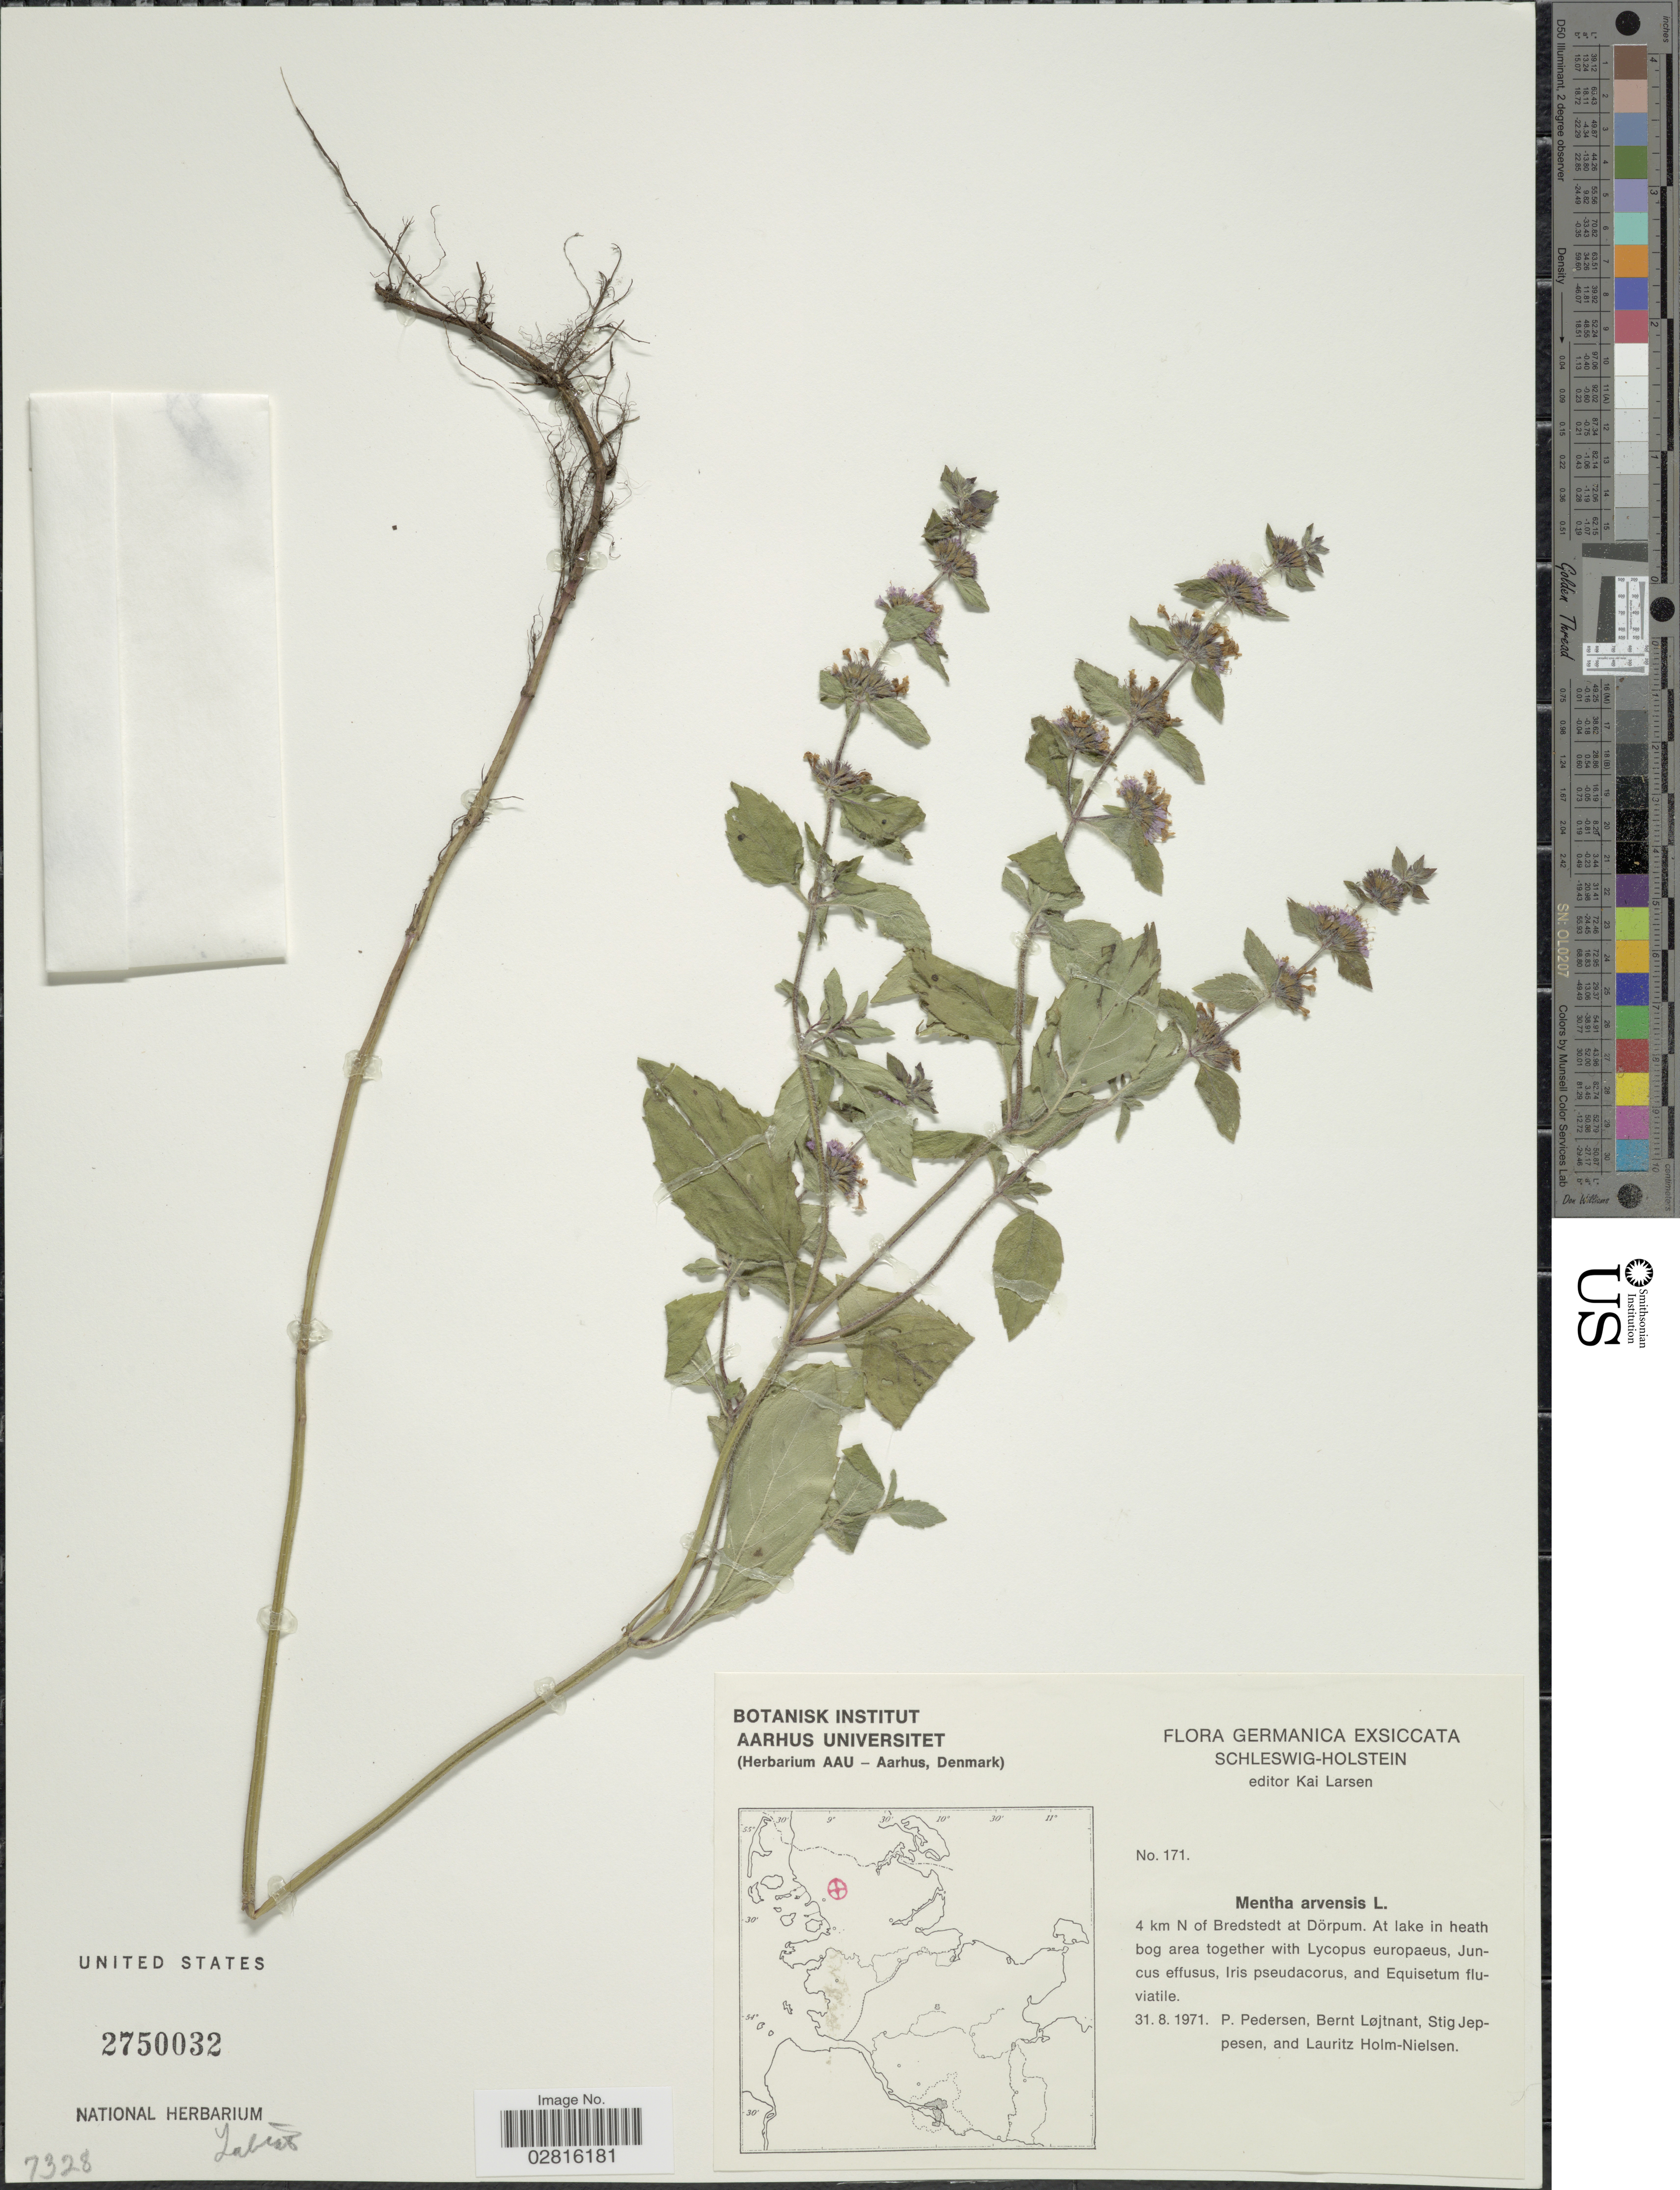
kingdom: Plantae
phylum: Tracheophyta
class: Magnoliopsida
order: Lamiales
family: Lamiaceae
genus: Mentha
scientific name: Mentha arvensis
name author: L.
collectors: P. Pedersen, B. Löjtnant, S. Jeppesen & L. B. Holm-Nielsen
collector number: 171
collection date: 1971-08-31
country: Germany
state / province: Schleswig-Holstein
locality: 4 km N of Bredstedt at Dörpum.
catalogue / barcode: US 2750032